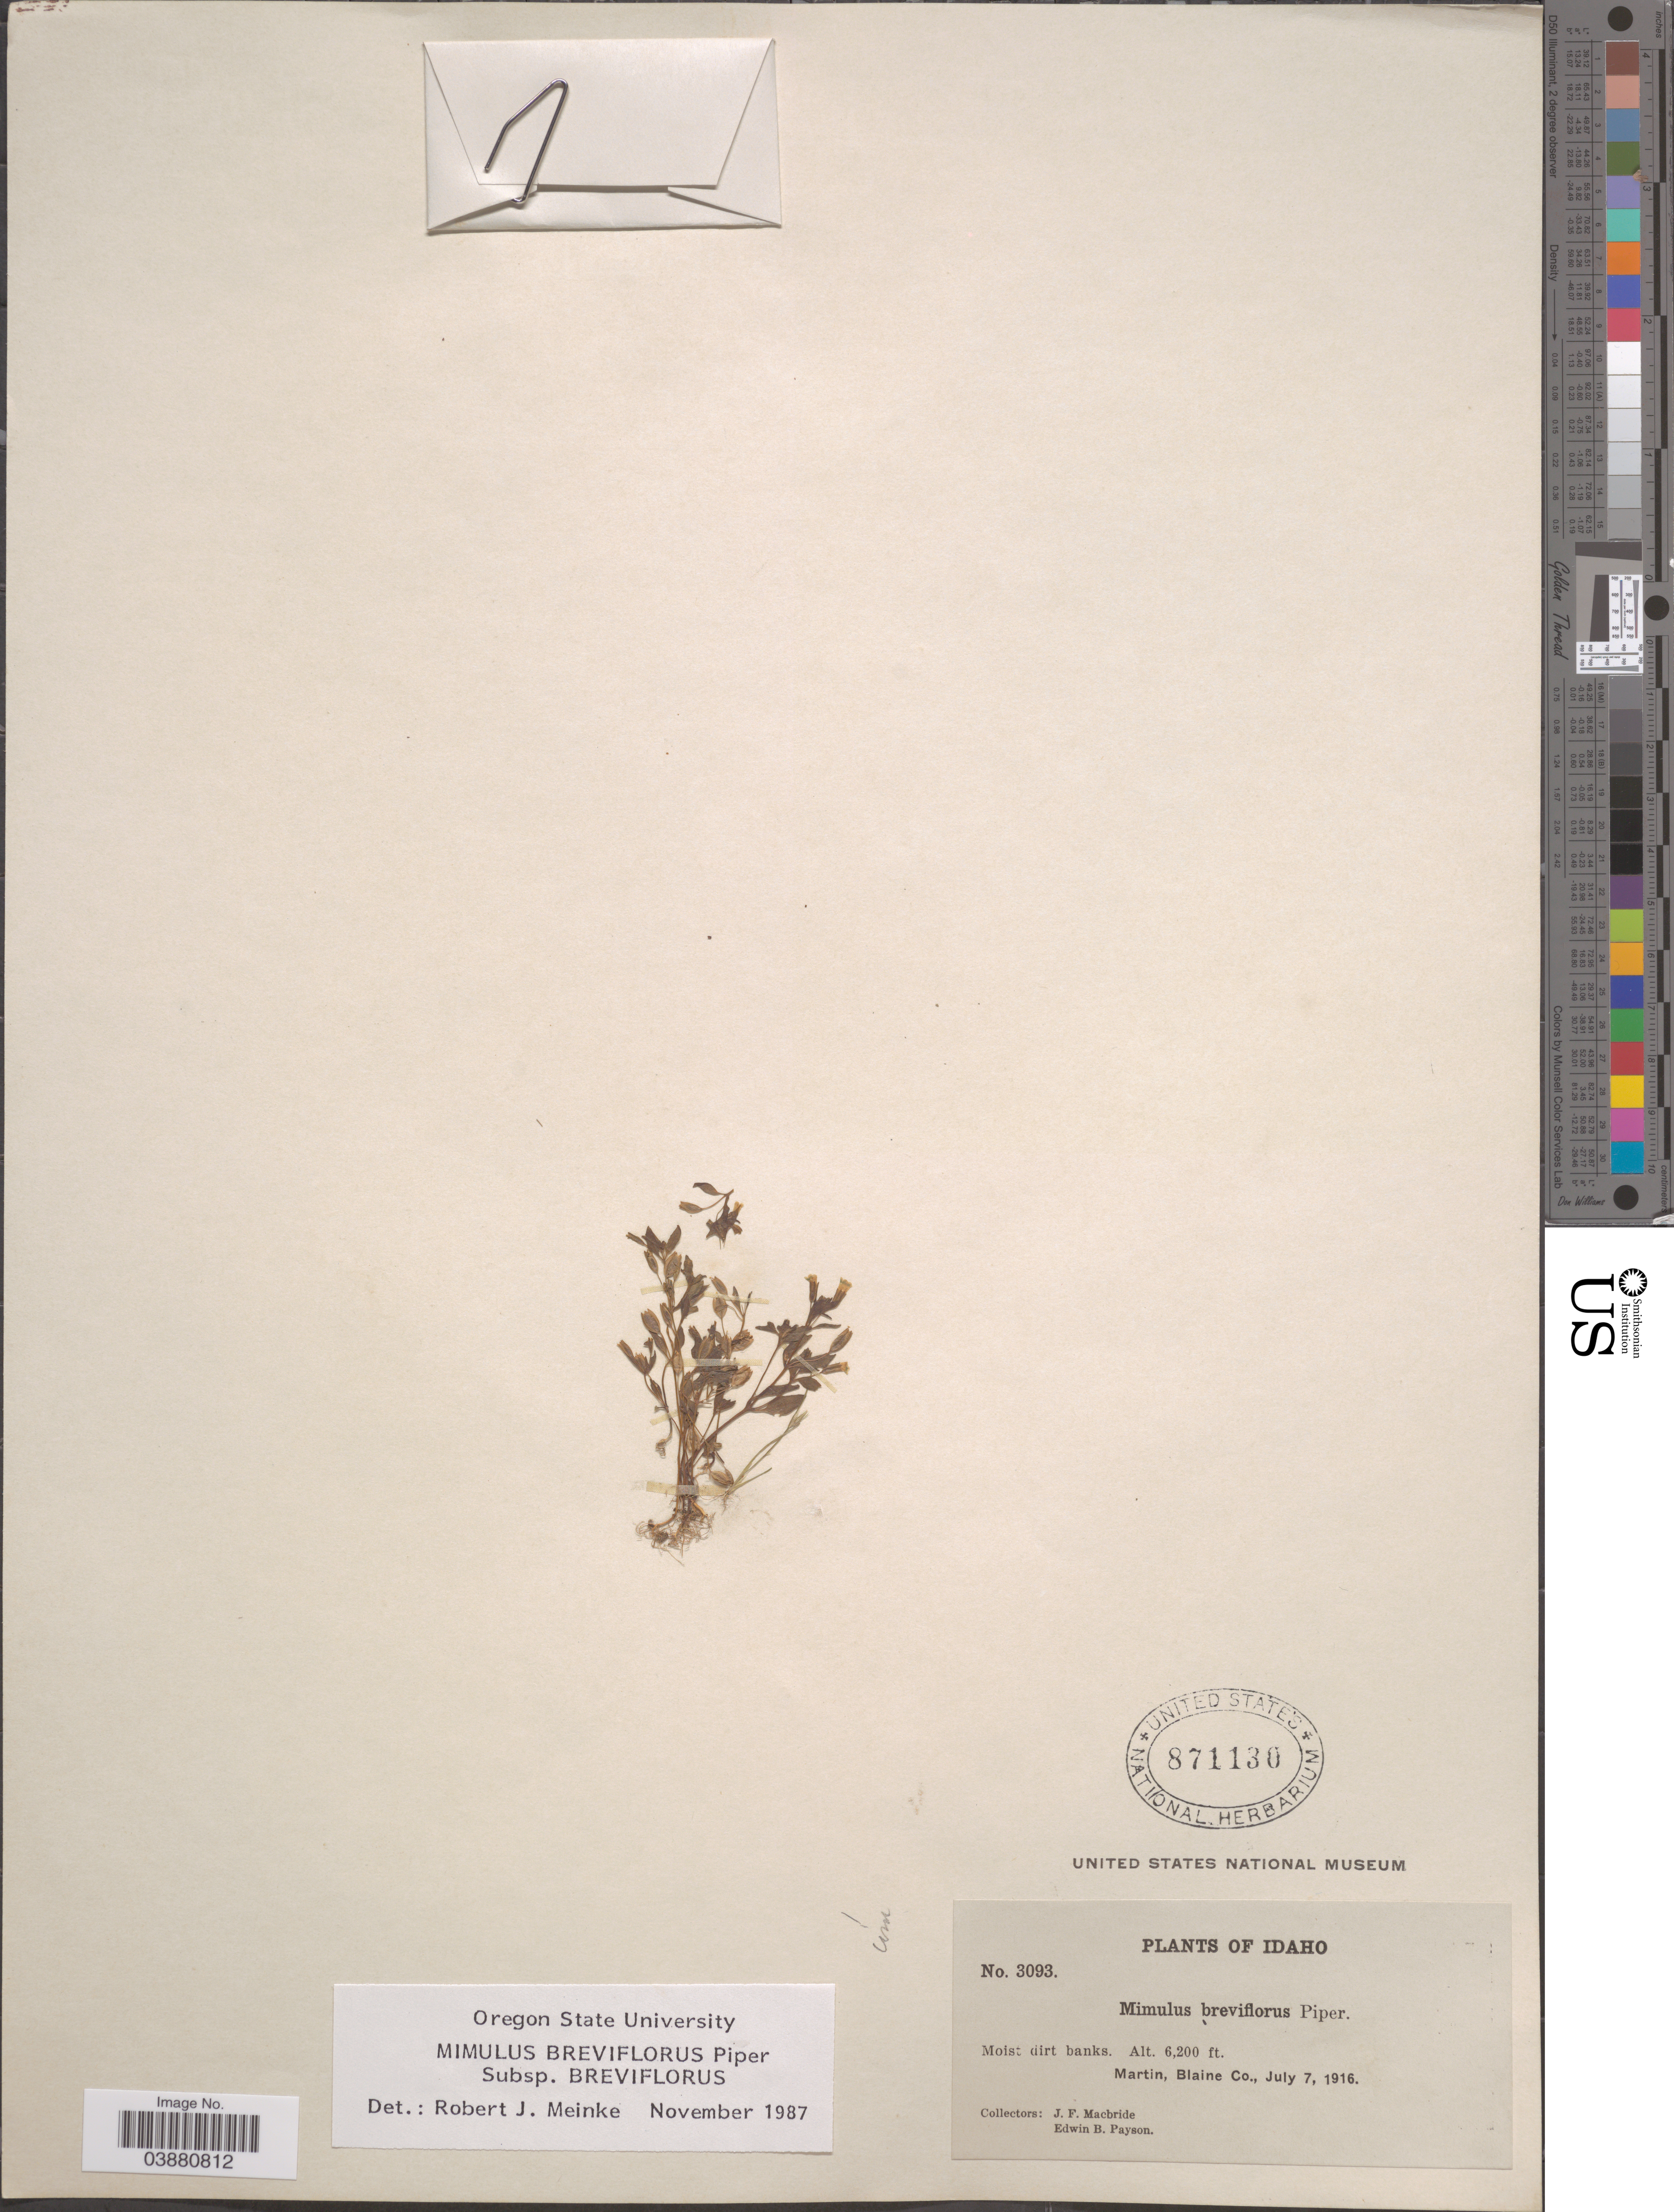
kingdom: Plantae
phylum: Tracheophyta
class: Magnoliopsida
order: Lamiales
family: Phrymaceae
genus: Mimulus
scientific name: Mimulus breviflorus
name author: Piper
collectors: J. F. Macbride & E. B. Payson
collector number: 3093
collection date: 1916-07-07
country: United States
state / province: Idaho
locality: Martin, Blaine Co.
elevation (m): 1890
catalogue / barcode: US 871130